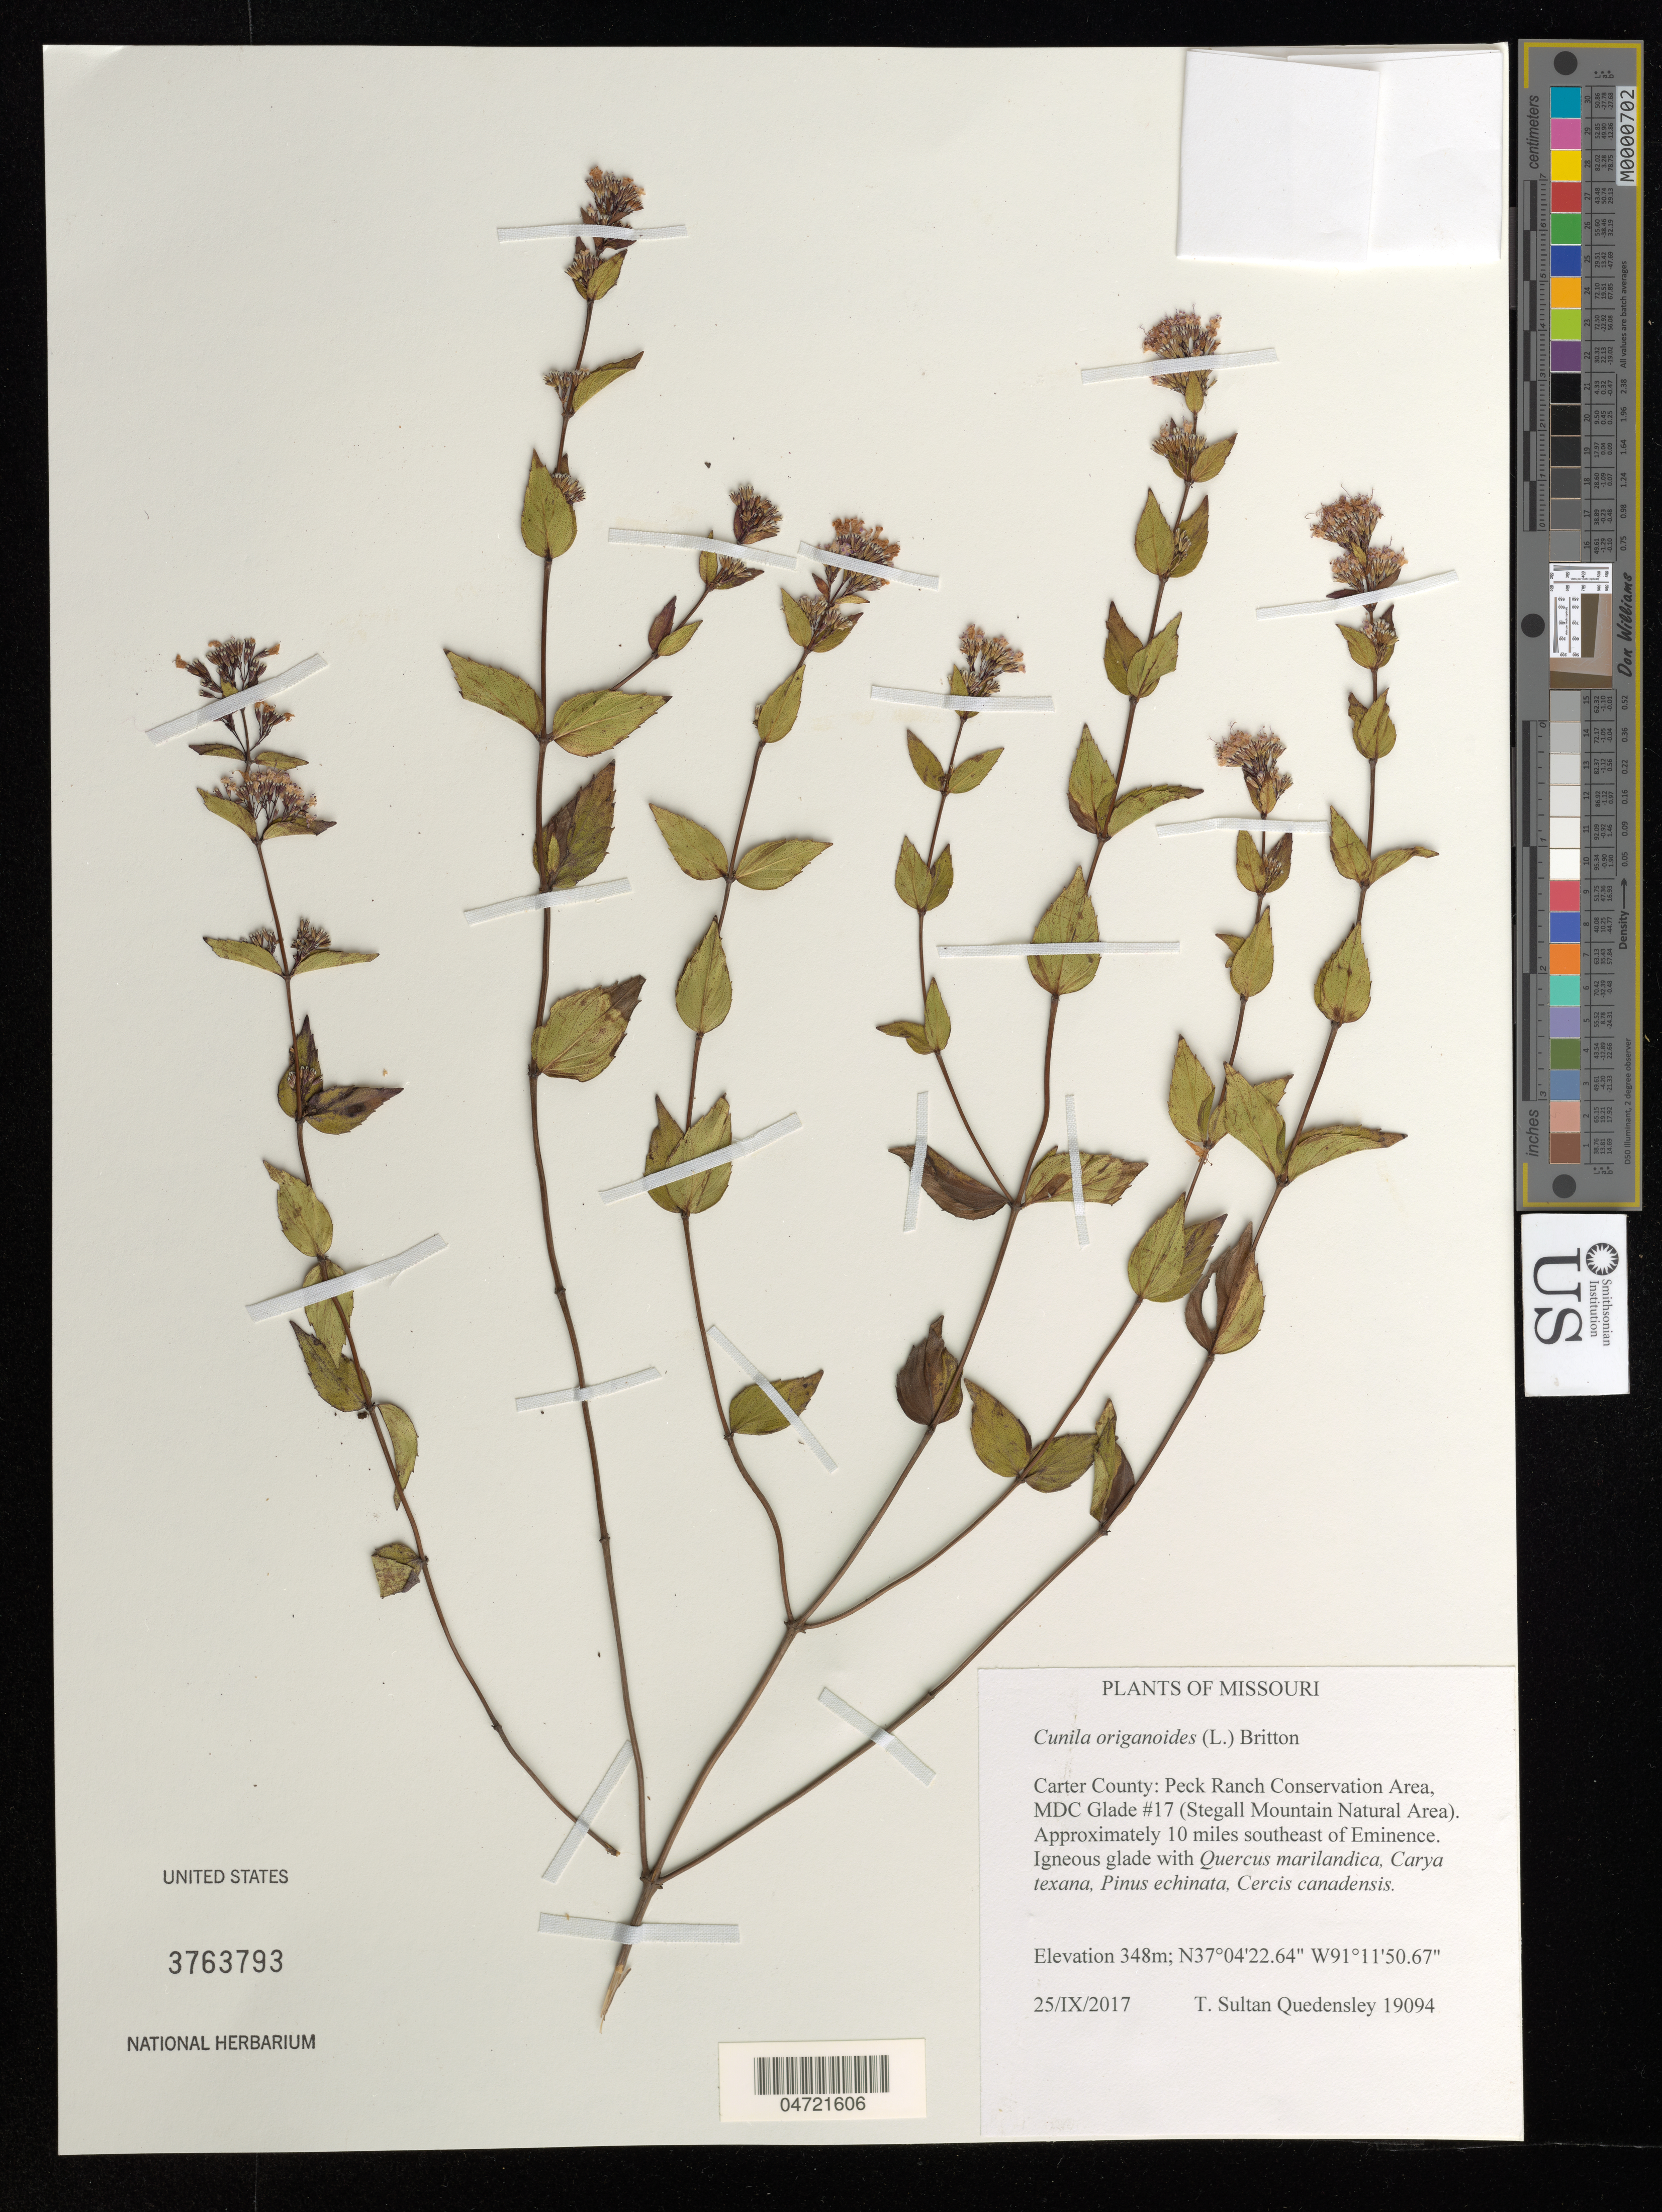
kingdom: Plantae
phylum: Tracheophyta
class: Magnoliopsida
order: Lamiales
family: Lamiaceae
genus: Cunila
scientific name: Cunila origanoides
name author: (L.) Britton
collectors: T. S. Quedensley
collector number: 19094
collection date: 2017-09-25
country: United States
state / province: Missouri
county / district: Carter County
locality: Peck Ranch Conservation Area, MDC Glade #17. (Stegall Mountain Natural Area). Approx. 10 miles SE of Eminence.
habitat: Dolomite glade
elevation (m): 348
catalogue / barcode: US 3763793